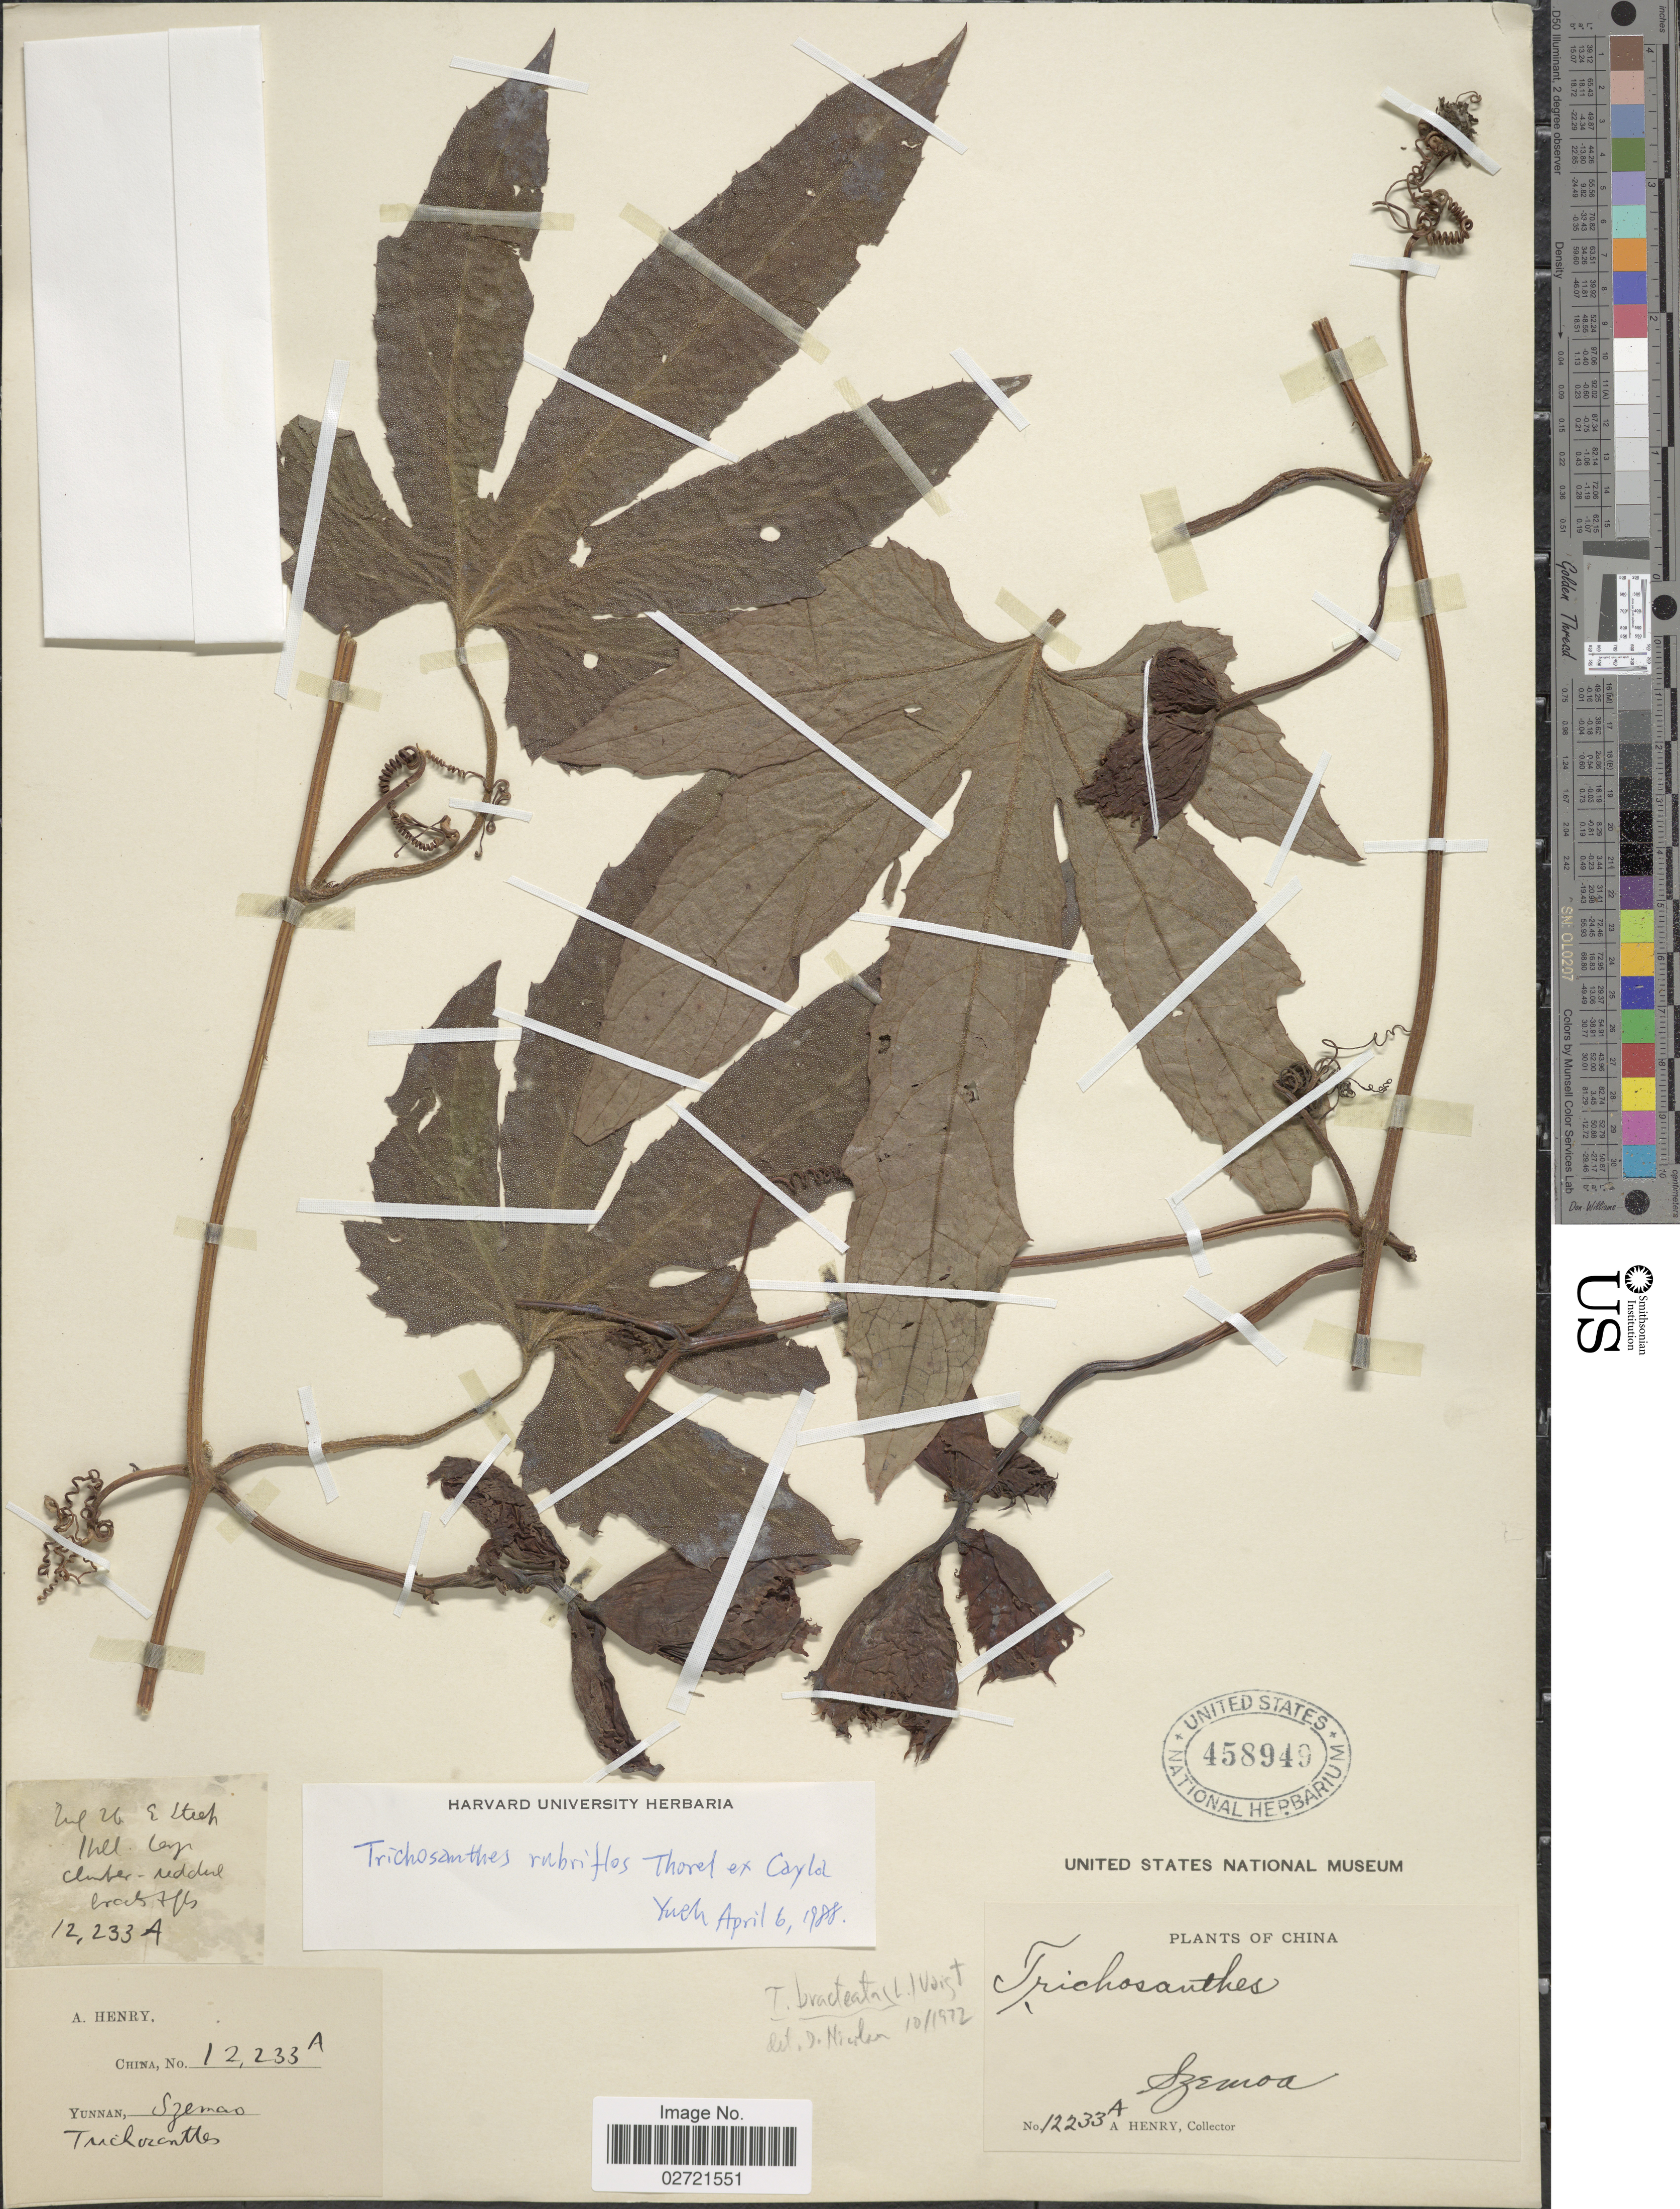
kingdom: Plantae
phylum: Tracheophyta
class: Magnoliopsida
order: Cucurbitales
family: Cucurbitaceae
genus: Trichosanthes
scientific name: Trichosanthes rubriflos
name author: Thorel ex Cayla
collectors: A. Henry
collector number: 12233 A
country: China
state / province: Yunnan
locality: Szemao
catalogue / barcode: US 458949